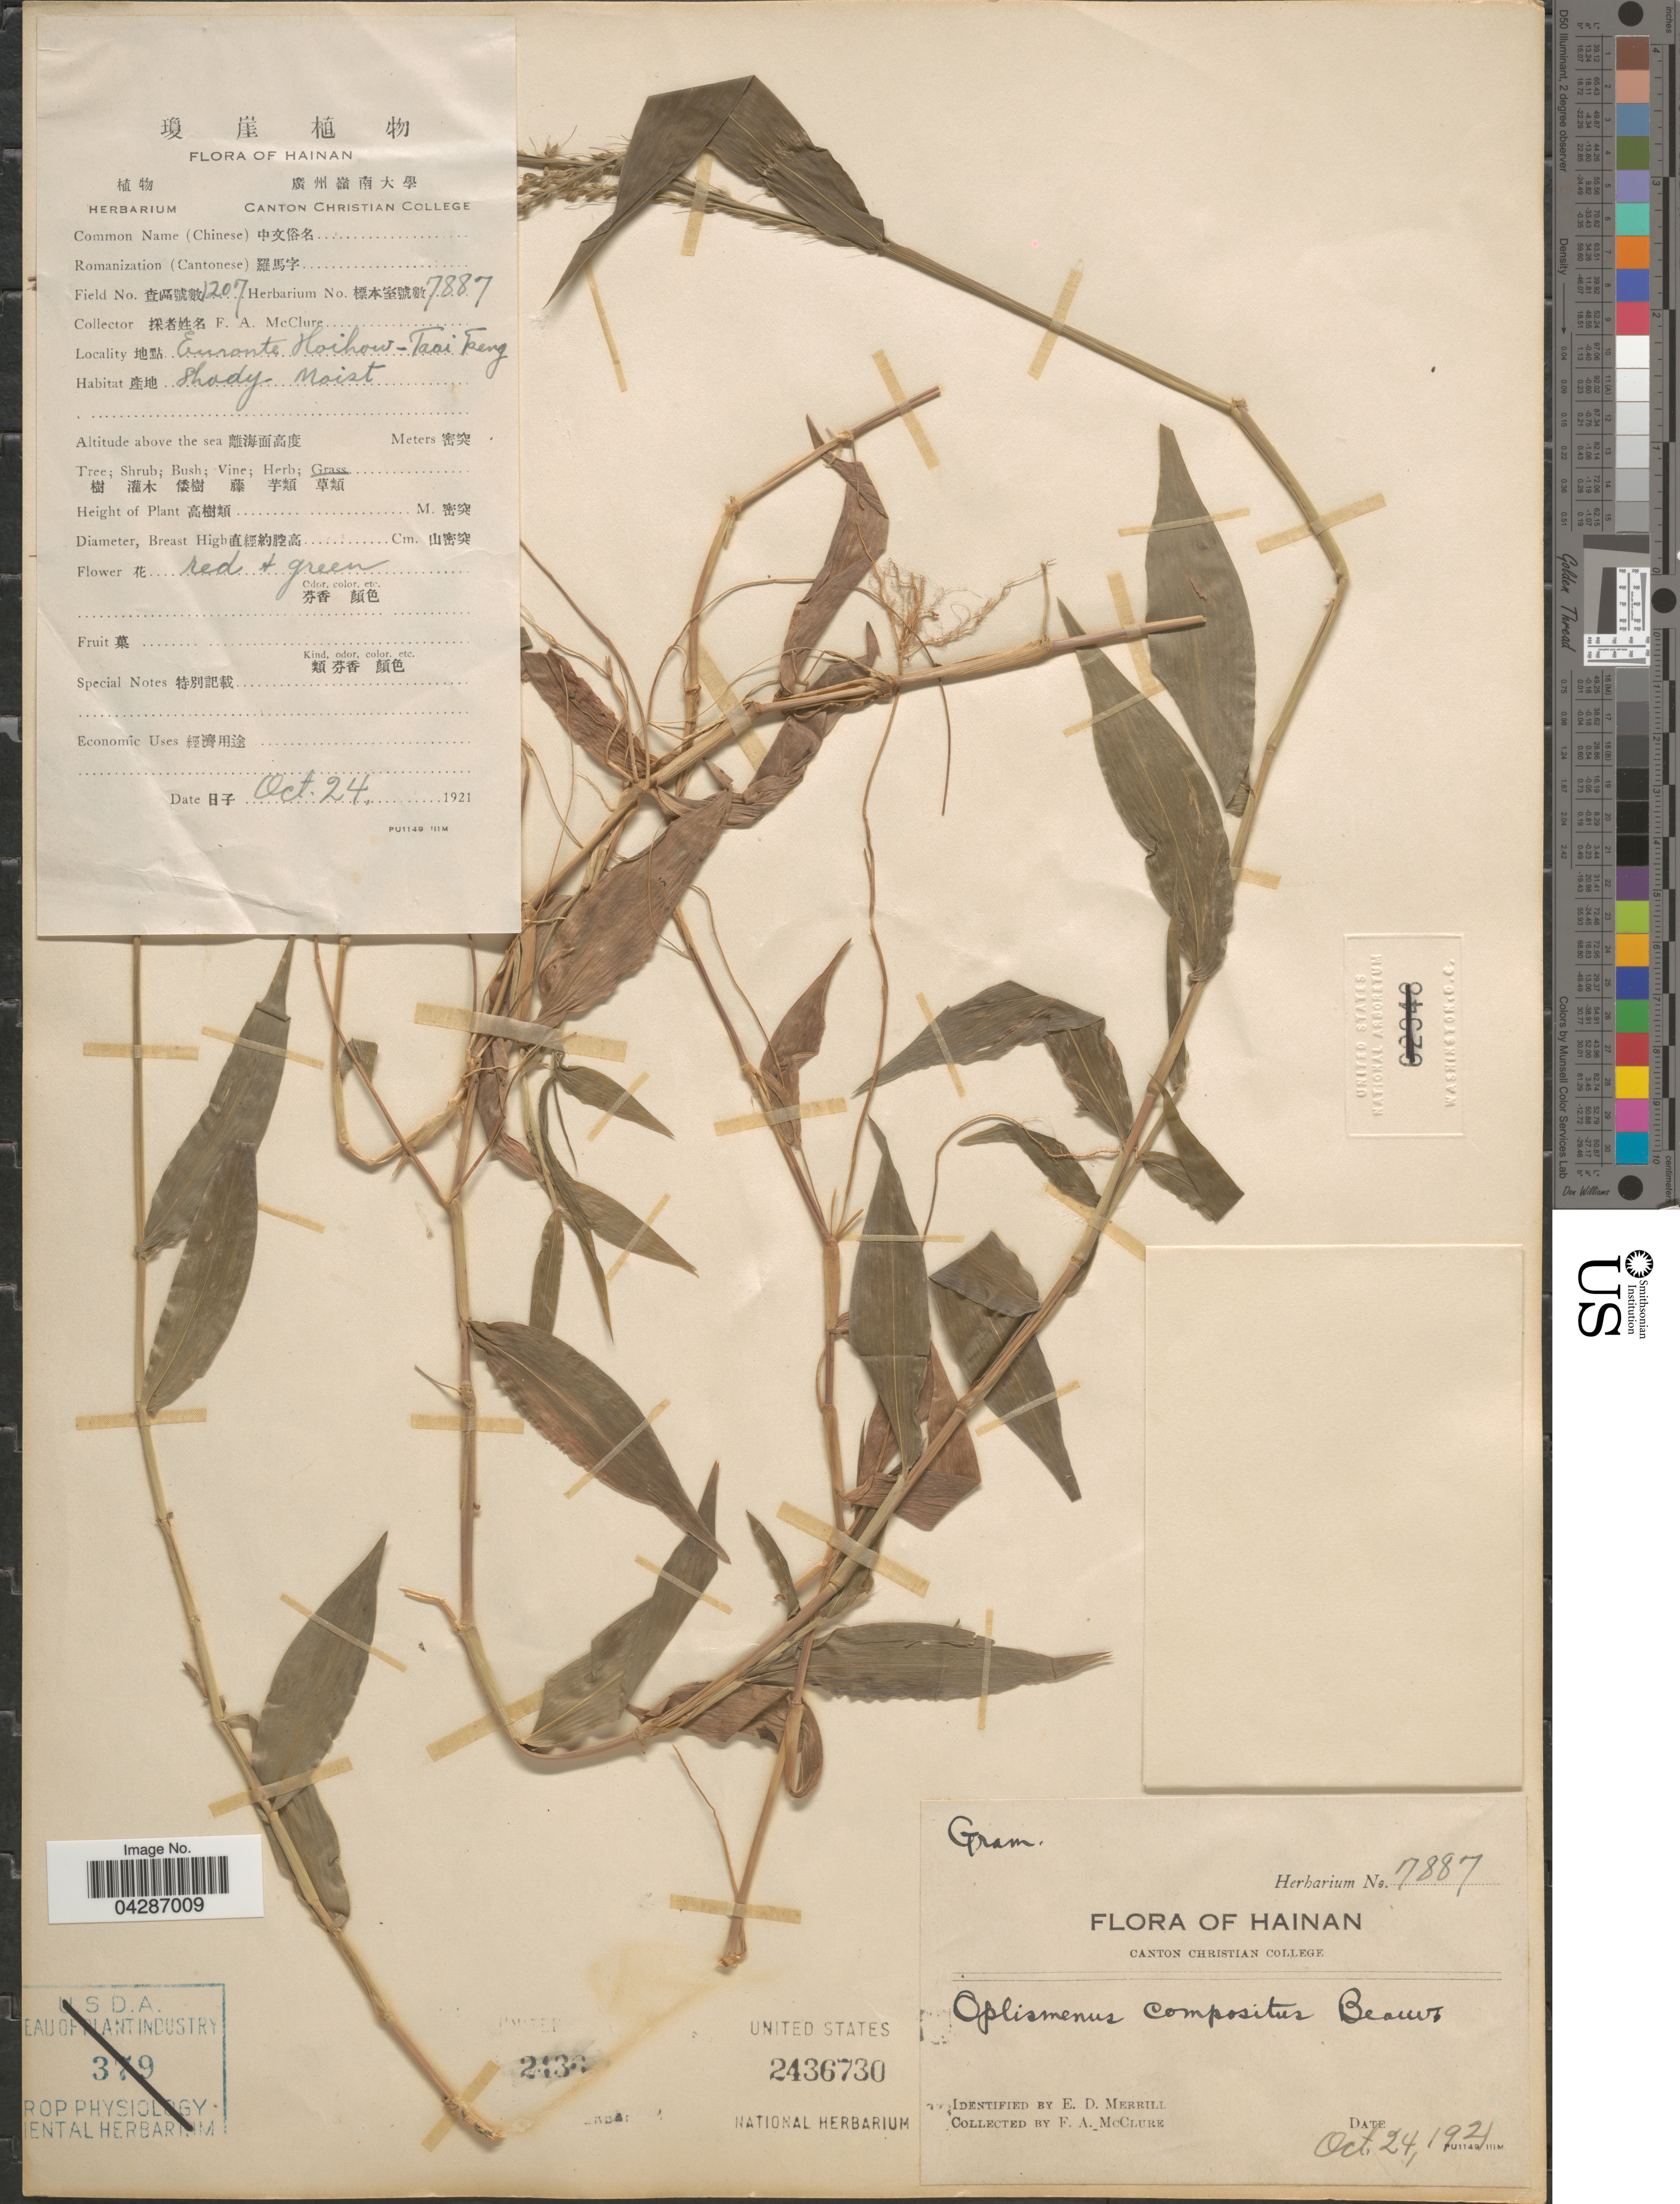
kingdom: Plantae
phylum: Tracheophyta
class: Liliopsida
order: Poales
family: Poaceae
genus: Oplismenus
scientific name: Oplismenus compositus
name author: (L.) P. Beauv.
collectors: F. A. McClure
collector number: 7887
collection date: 1921-10-24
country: China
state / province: Hainan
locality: Emronte Hoihow-Taoi Tseng.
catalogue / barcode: US 2436730